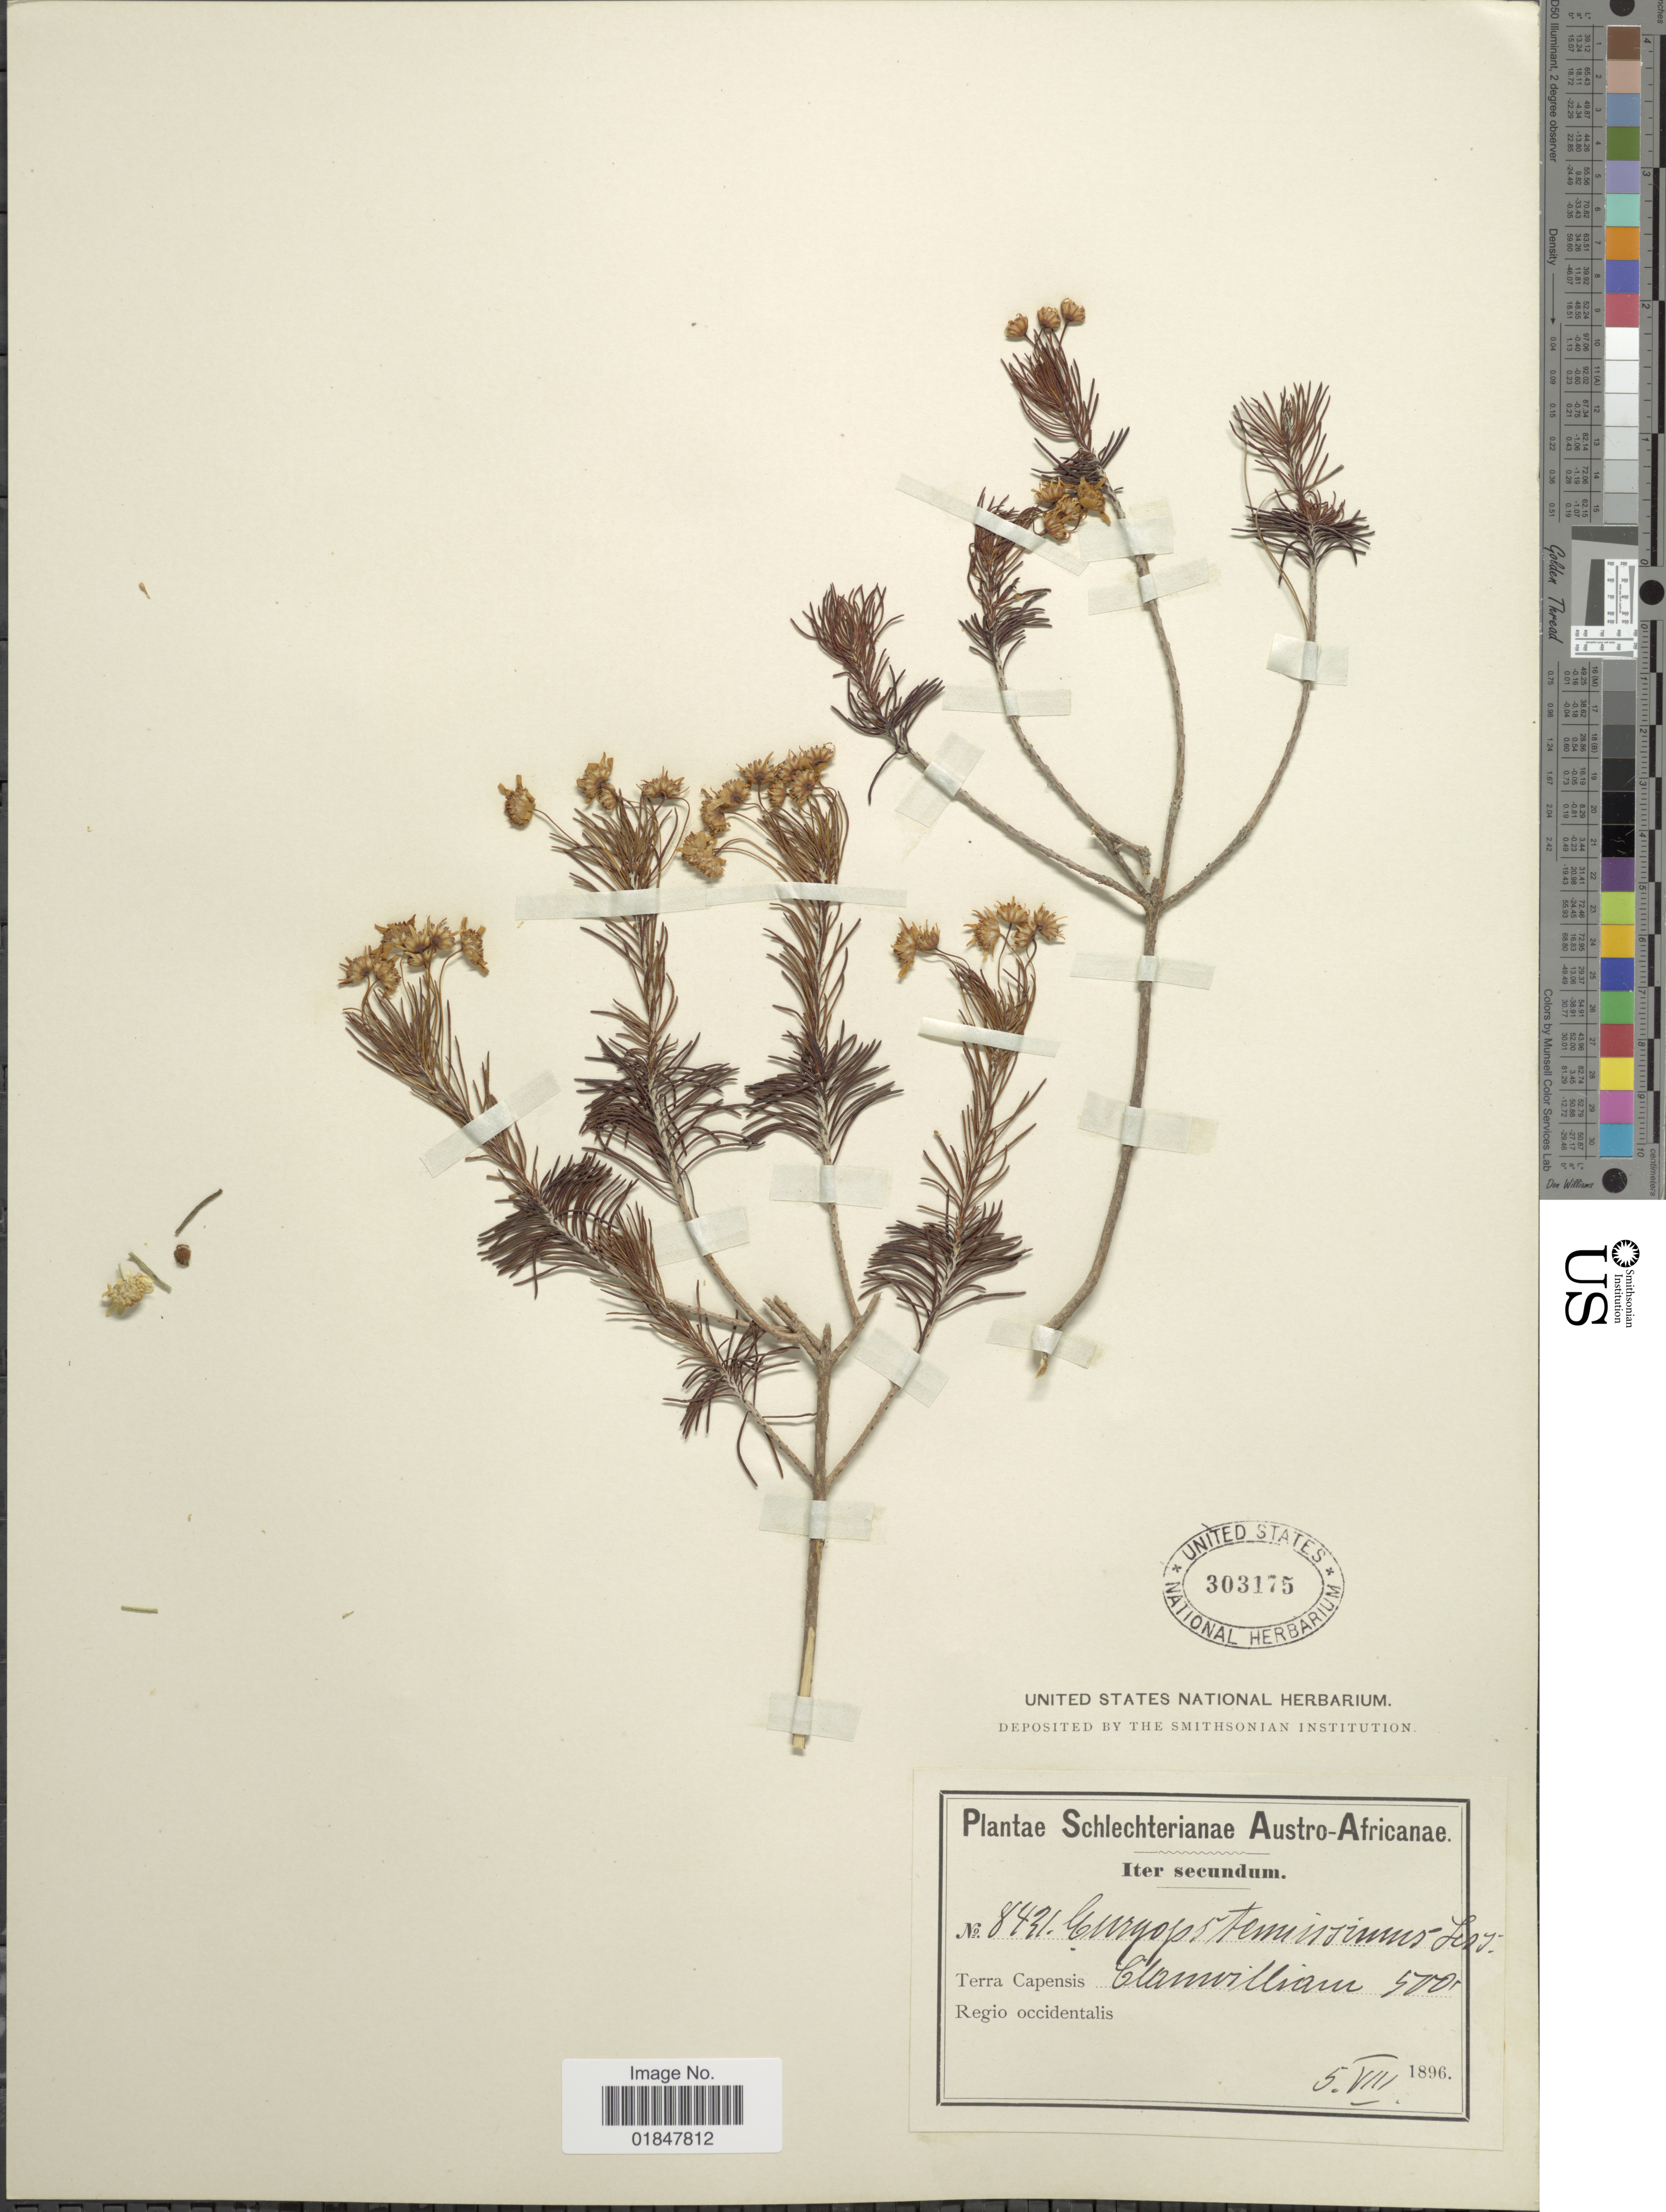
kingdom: Plantae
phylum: Tracheophyta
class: Magnoliopsida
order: Asterales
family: Asteraceae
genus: Euryops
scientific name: Euryops tenuissimus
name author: (L.) DC.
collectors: Schlechter, --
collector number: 8431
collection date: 1896-08-05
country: South Africa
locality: Austro-Africanae, Terra Capensis, [illegible text]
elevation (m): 152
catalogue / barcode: US 303175